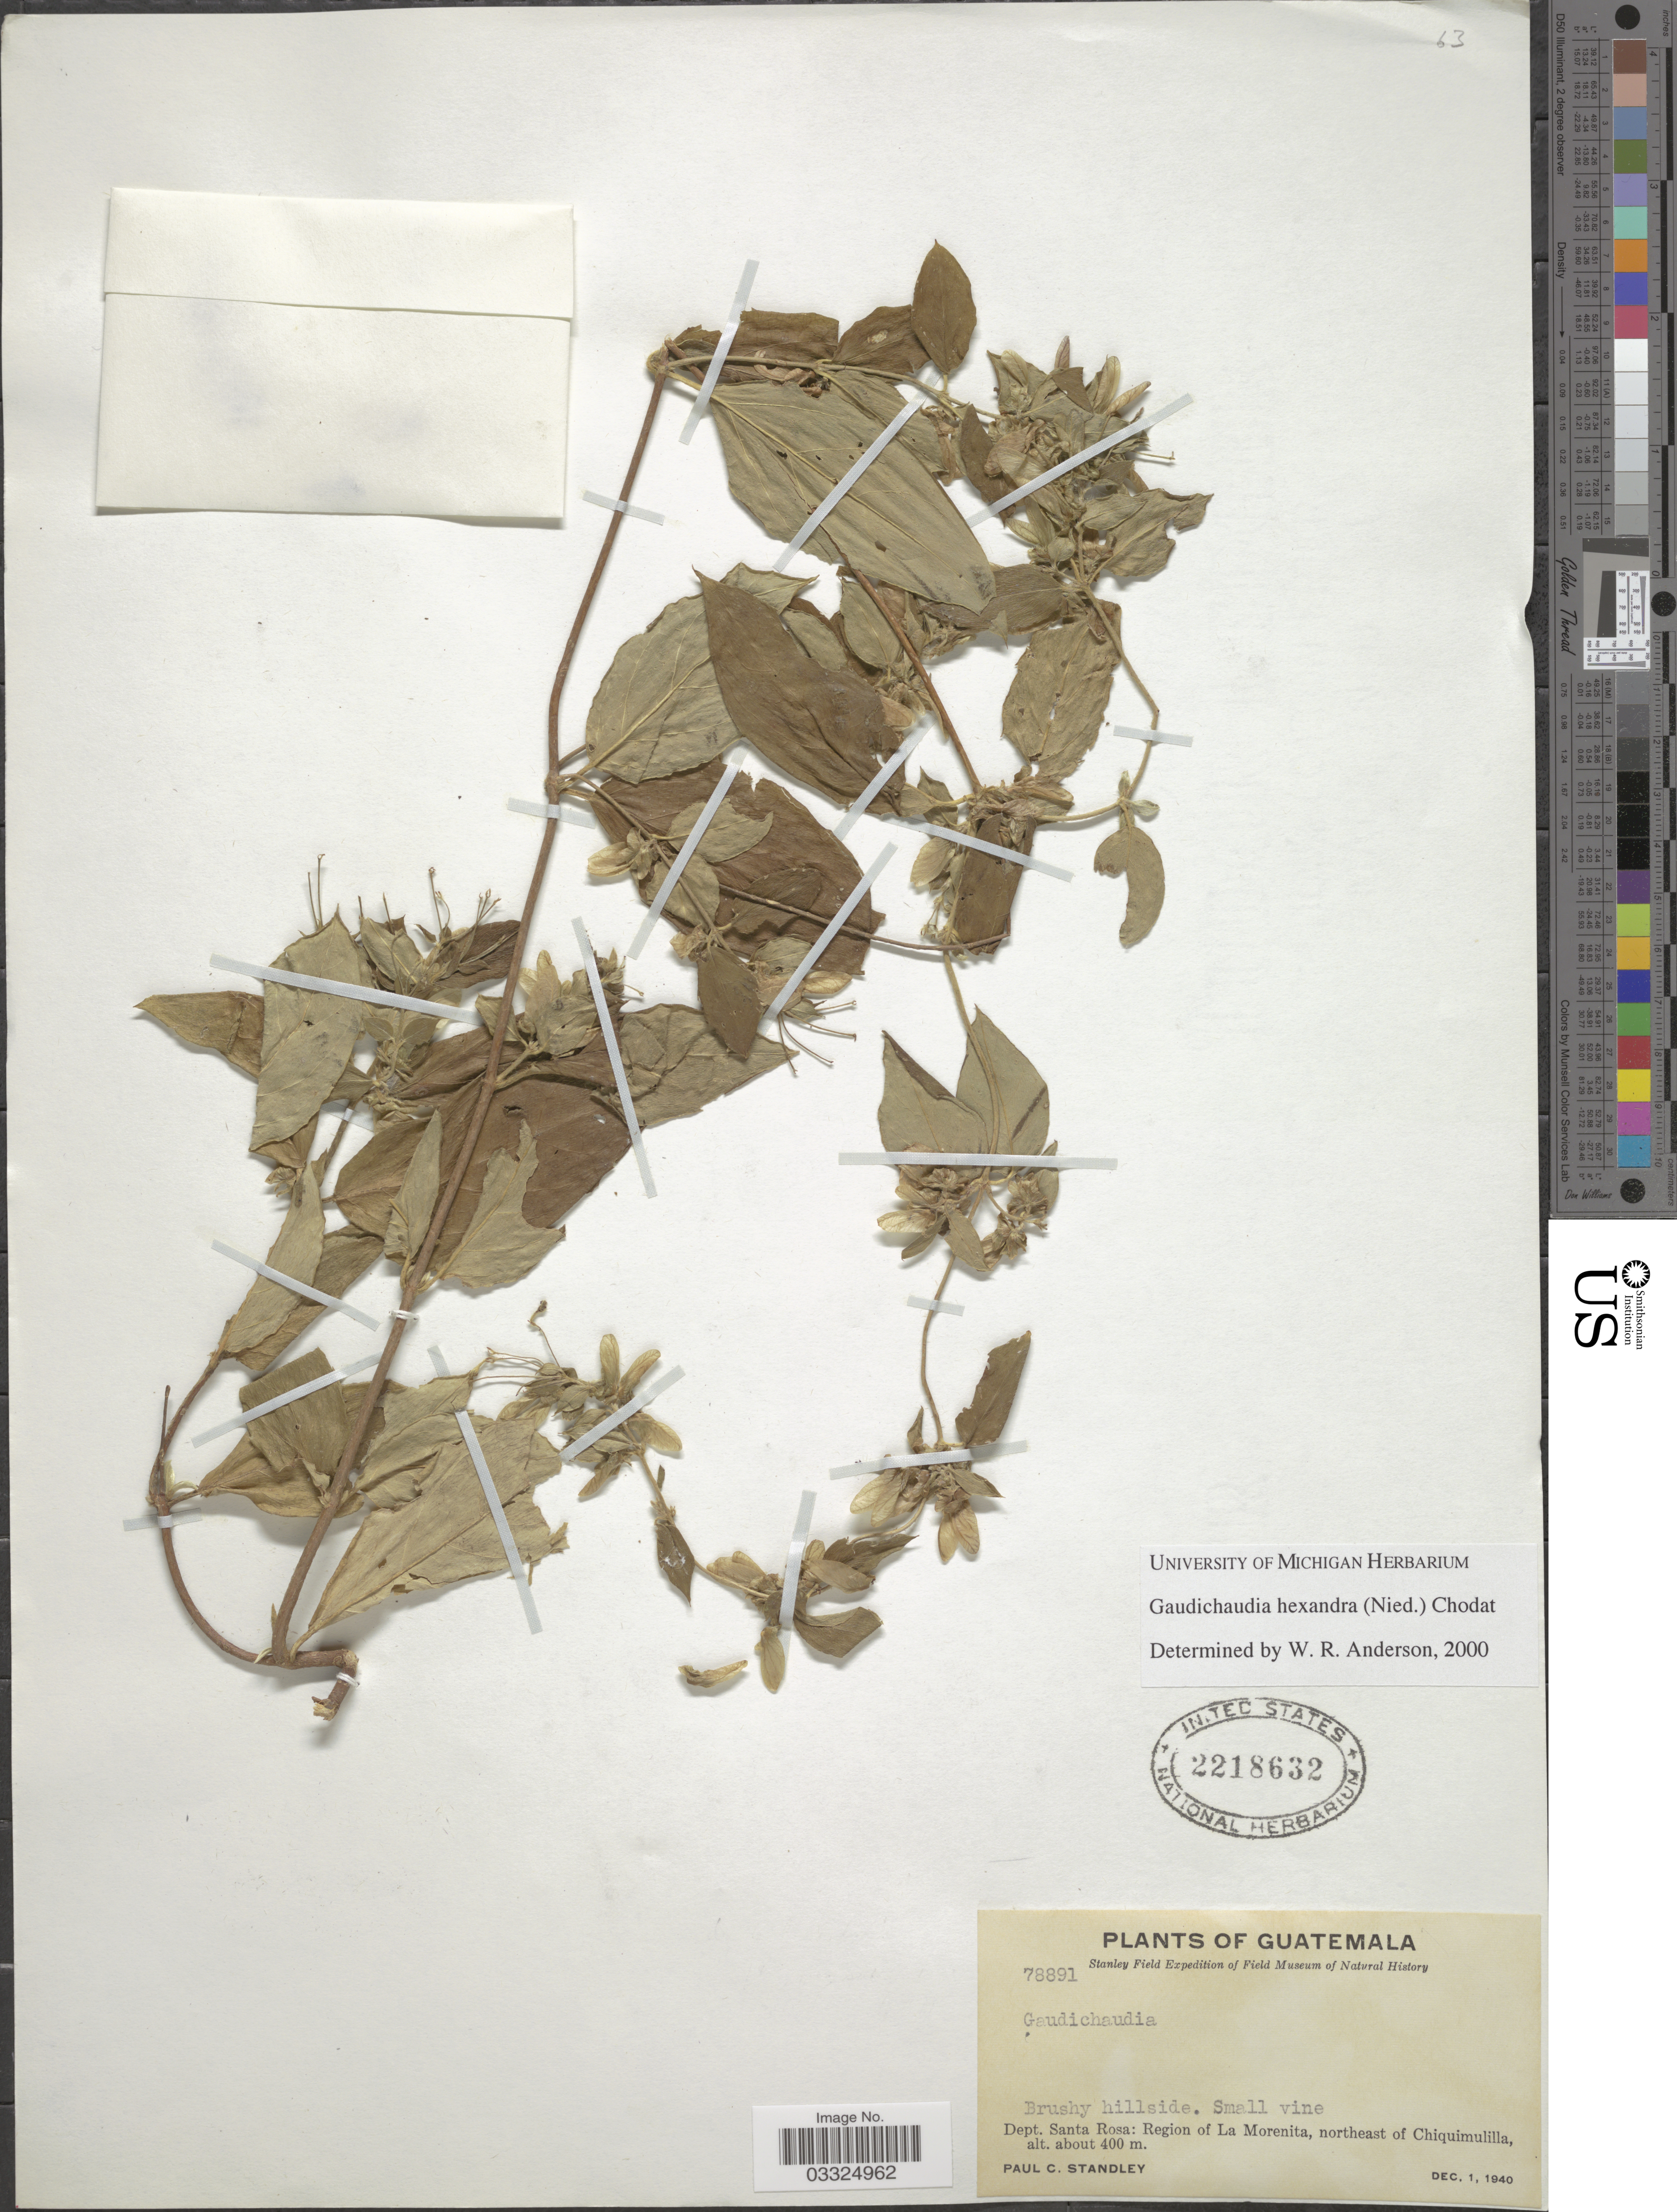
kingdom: Plantae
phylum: Tracheophyta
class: Magnoliopsida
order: Malpighiales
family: Malpighiaceae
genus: Gaudichaudia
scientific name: Gaudichaudia hexandra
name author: (Nied.) Chodat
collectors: P. C. Standley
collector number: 78891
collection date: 1940-12-01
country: Guatemala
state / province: Santa Rosa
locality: Dept. Santa Rosa: Region of La Morenita, northeast of Chiquimulilla.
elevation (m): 400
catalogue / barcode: US 2218632